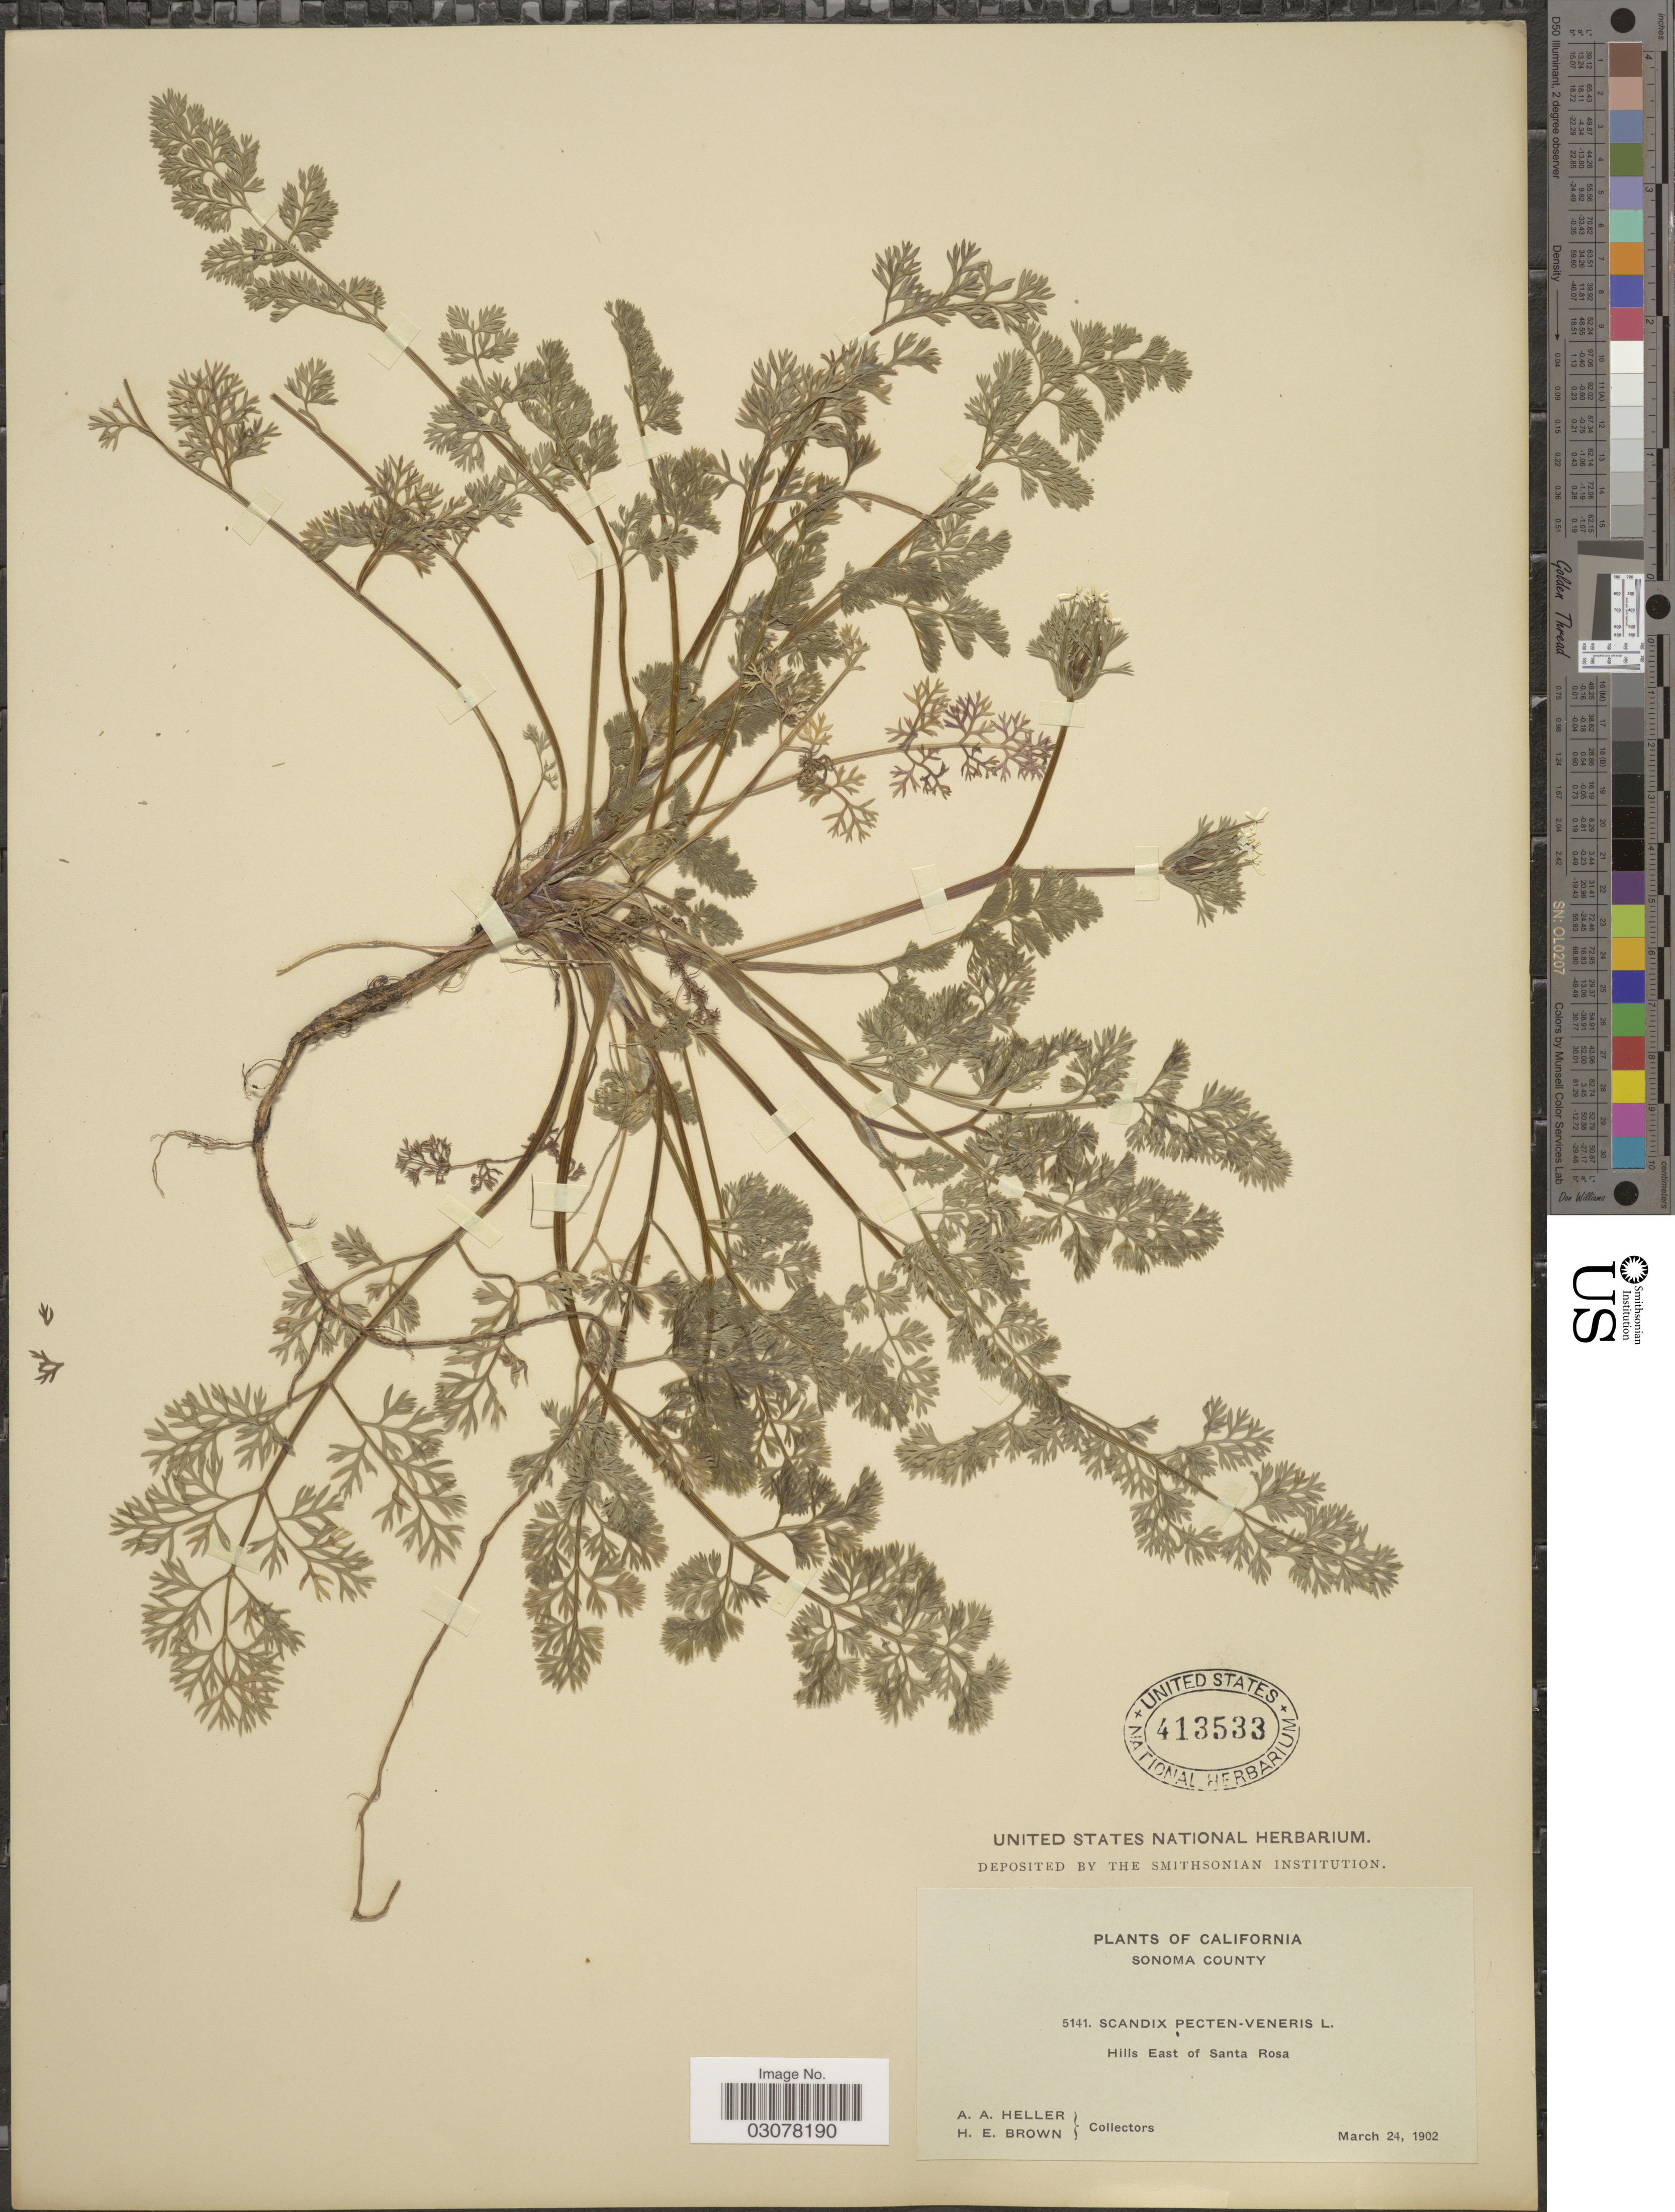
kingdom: Plantae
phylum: Tracheophyta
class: Magnoliopsida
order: Apiales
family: Apiaceae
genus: Scandix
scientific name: Scandix pecten-veneris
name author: L.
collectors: A. A. Heller & H. E. Brown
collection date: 1902-03-24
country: United States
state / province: California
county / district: Sonoma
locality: Sonoma County. Hills East of Santa Rosa.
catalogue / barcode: US 413533